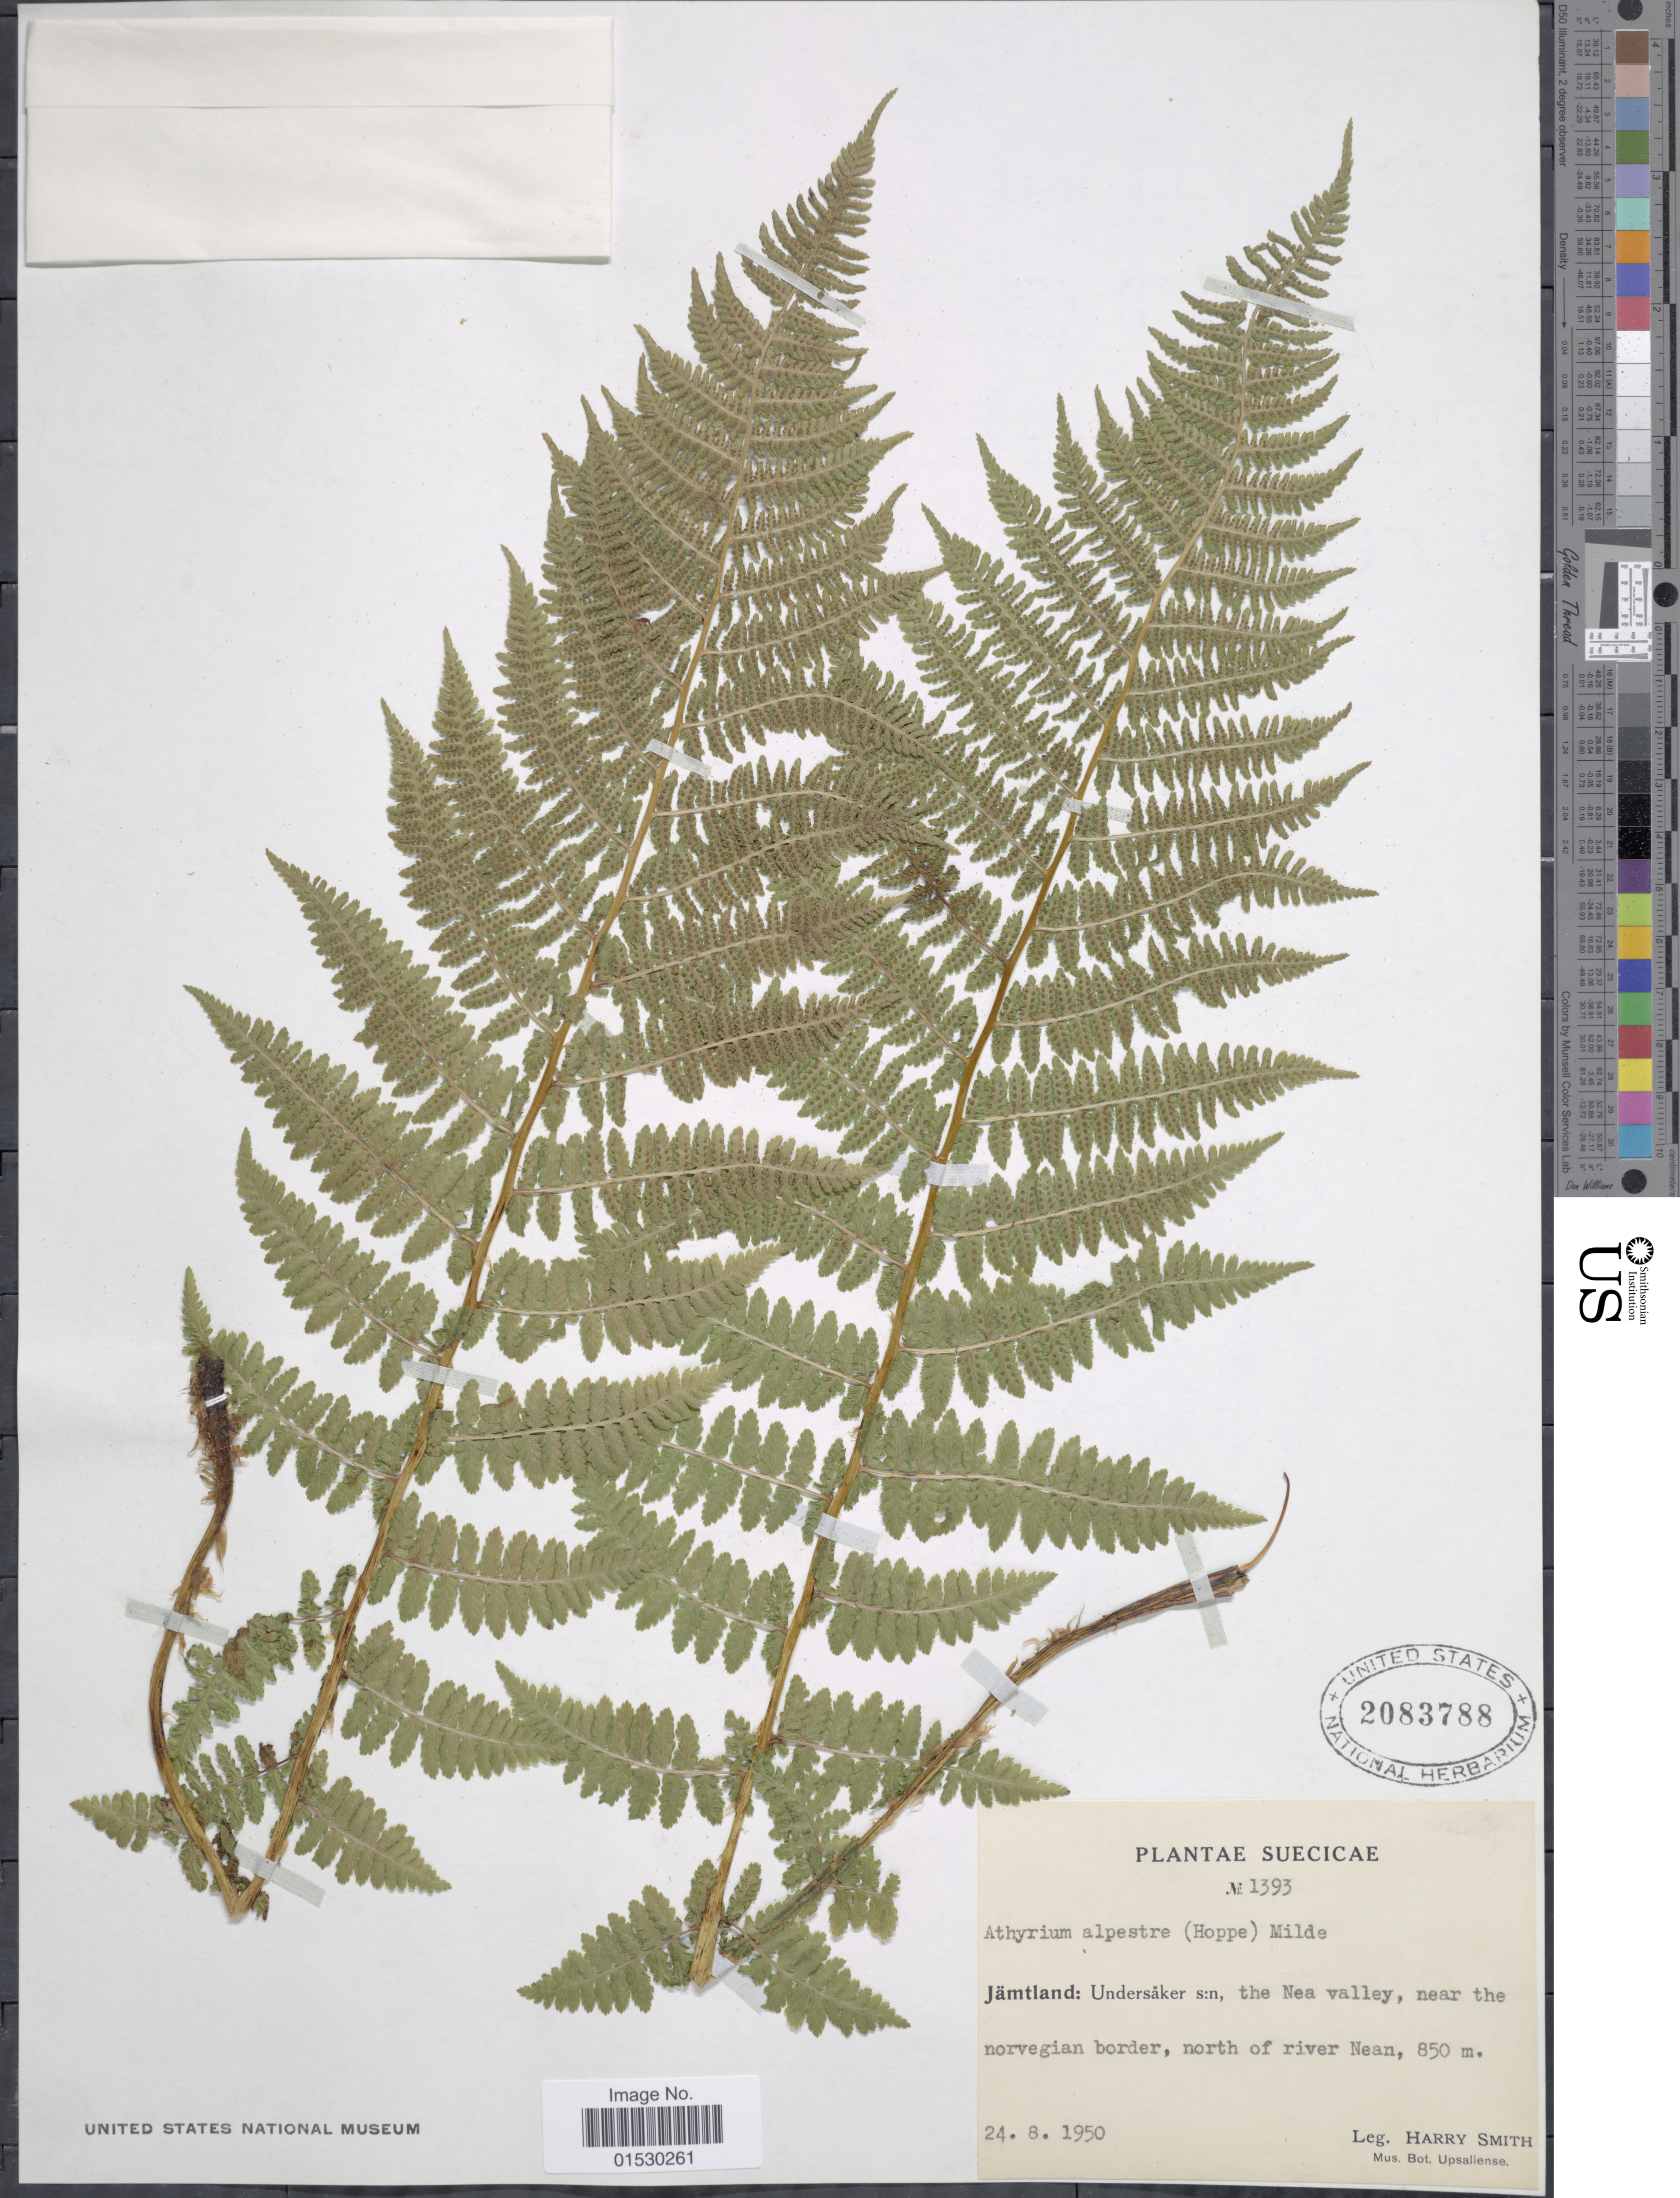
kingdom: Plantae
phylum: Tracheophyta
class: Polypodiopsida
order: Polypodiales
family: Athyriaceae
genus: Athyrium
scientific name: Athyrium alpestre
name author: (Hoppe) Rylands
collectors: H. Smith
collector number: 1393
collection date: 1950-08-24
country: Sweden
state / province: Jämtland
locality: Undersaker s:n, the Nea valley, near the norvegian border, north of river Nean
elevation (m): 850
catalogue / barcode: US 2083788